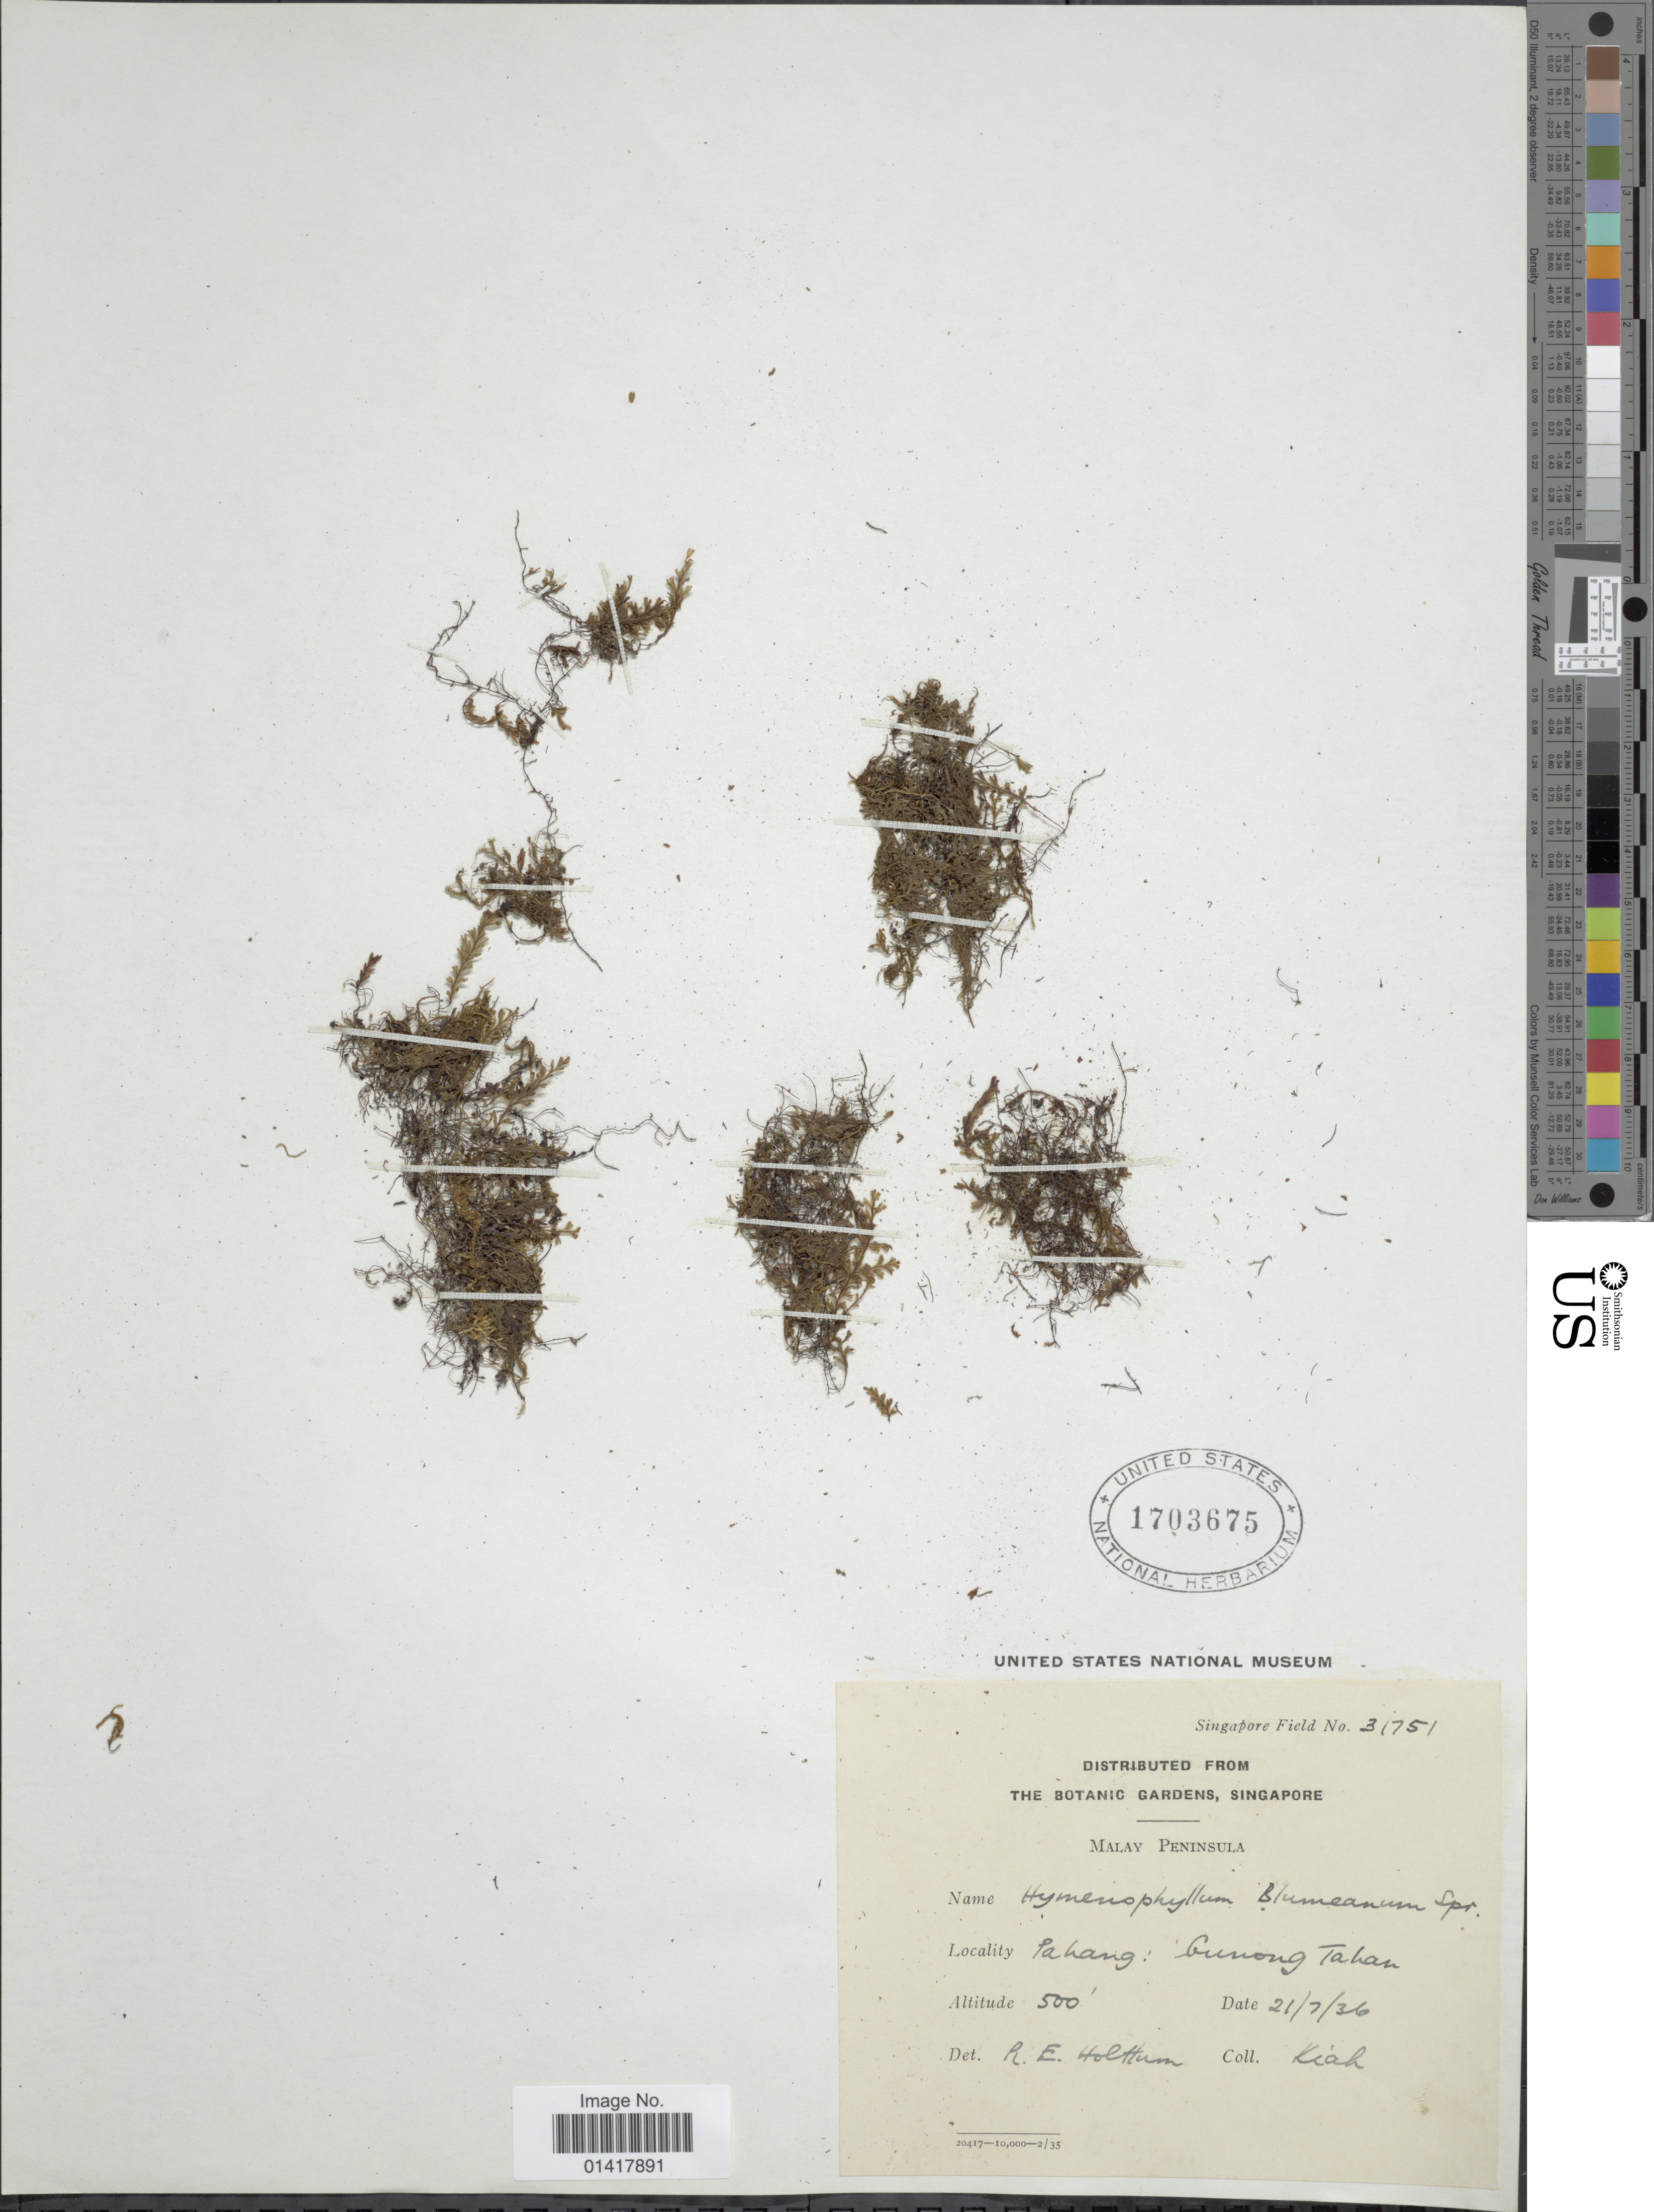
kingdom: Plantae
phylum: Tracheophyta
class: Polypodiopsida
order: Hymenophyllales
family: Hymenophyllaceae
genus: Hymenophyllum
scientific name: Hymenophyllum polyanthos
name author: (Sw.) Sw.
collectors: -. Kiah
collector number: Singapore Field 31751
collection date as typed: Transcribed d/m/y: 21/7/36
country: Malaysia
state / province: Pahang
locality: Malay Peninsula. Gunong Tahan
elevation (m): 152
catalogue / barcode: US 1703675